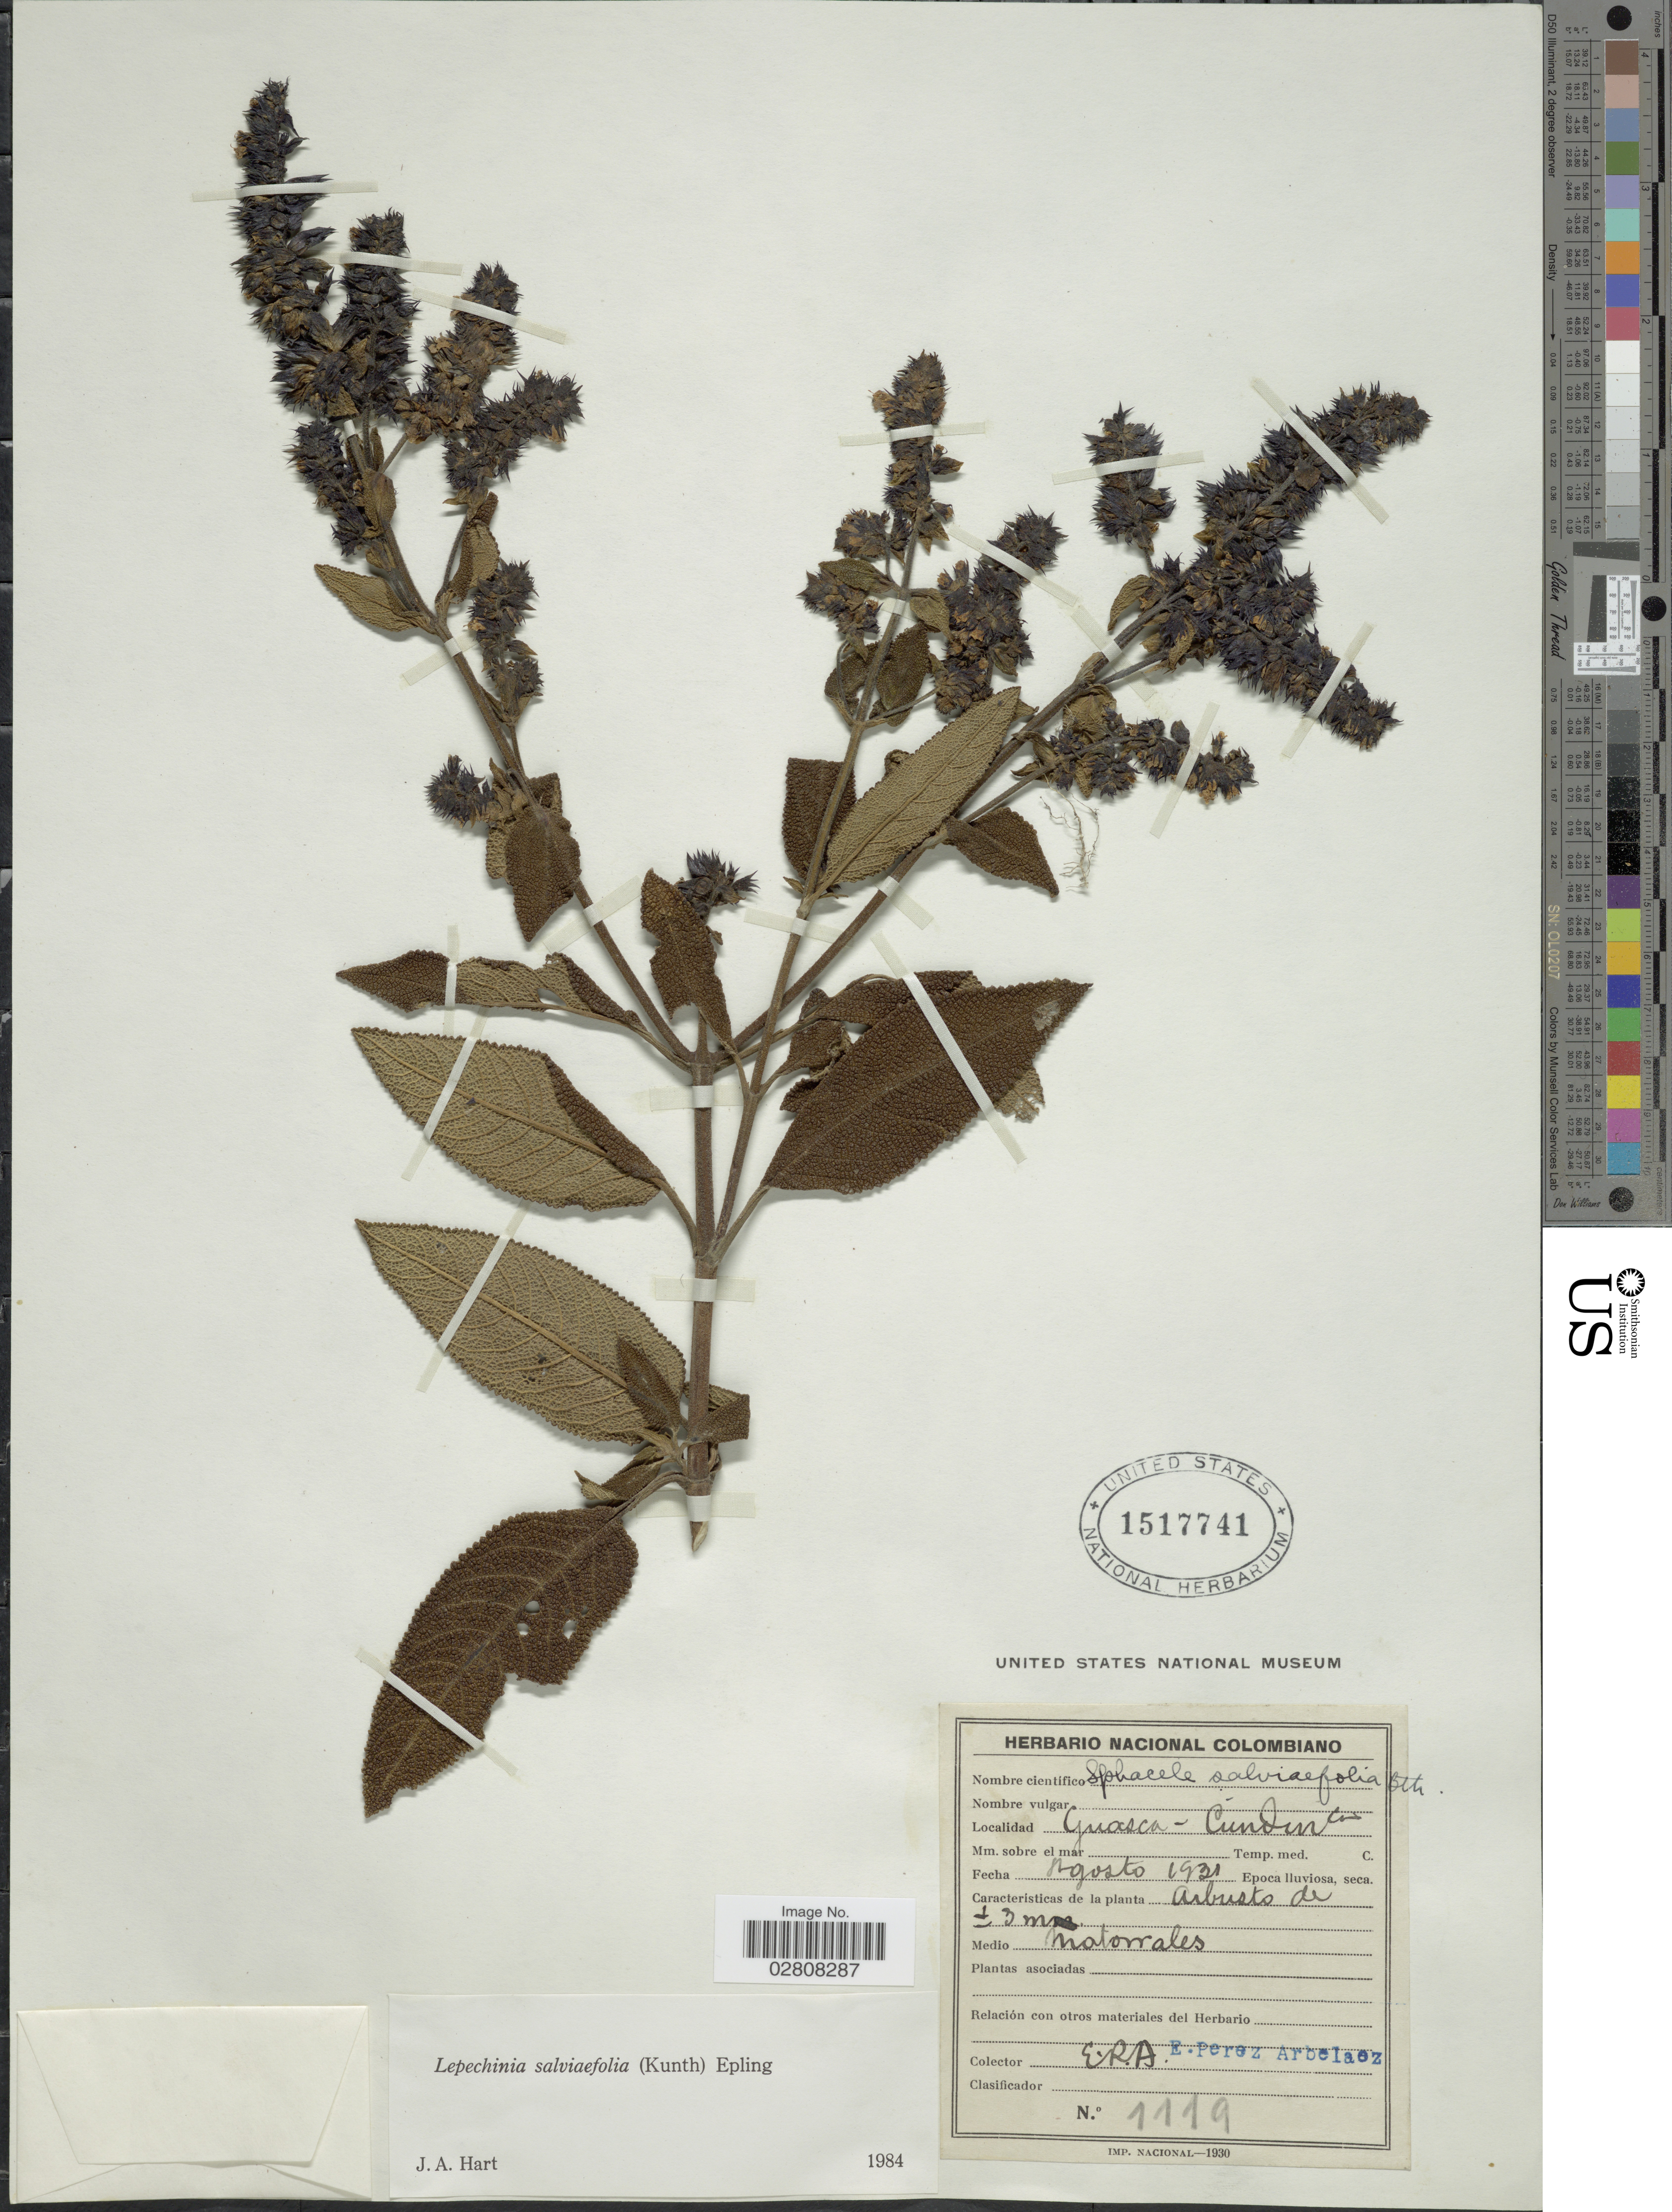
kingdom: Plantae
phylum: Tracheophyta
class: Magnoliopsida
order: Lamiales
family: Lamiaceae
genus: Lepechinia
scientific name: Lepechinia salviifolia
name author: (Kunth) Epling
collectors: E. Pérez Arbeláez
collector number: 1119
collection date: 1931-08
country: Colombia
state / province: Cundinamarca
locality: Guasca - Cundinca.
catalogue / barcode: US 1517741